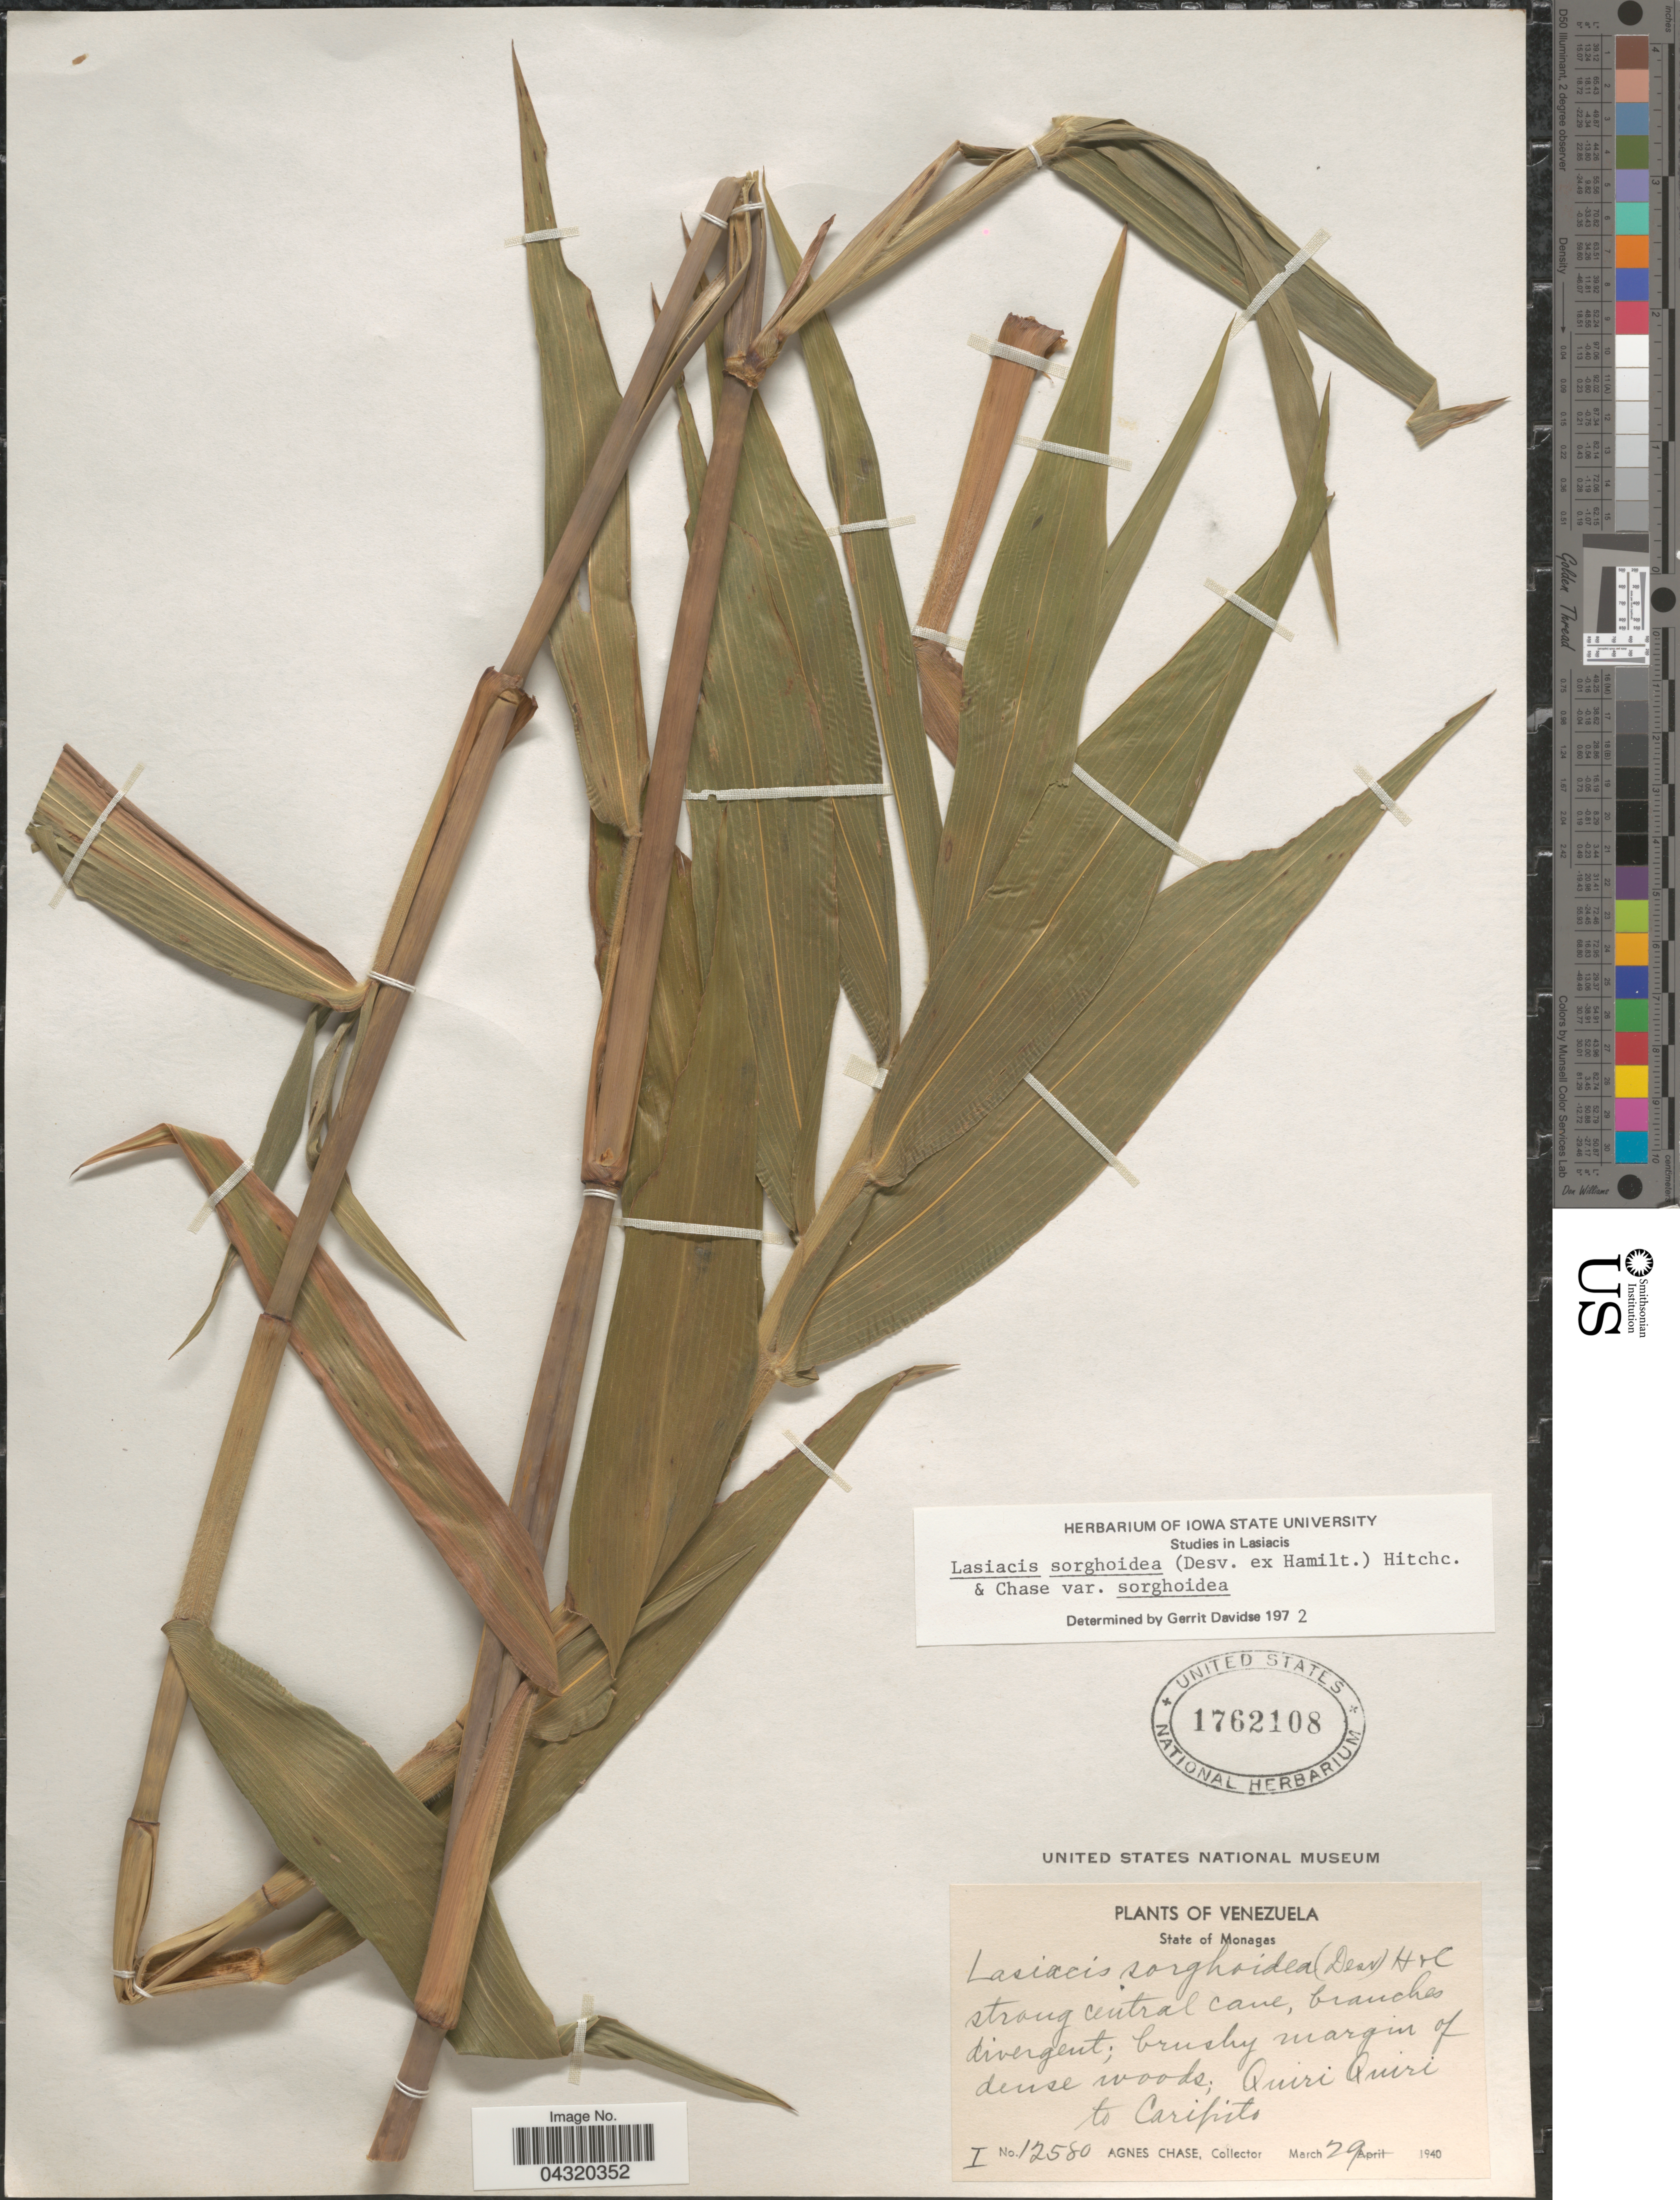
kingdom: Plantae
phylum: Tracheophyta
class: Liliopsida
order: Poales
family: Poaceae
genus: Lasiacis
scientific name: Lasiacis sorghoidea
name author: (Desv. ex Ham.) Hitchc. & Chase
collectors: A. Chase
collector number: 12580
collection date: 1940-03-29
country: Venezuela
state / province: Monagas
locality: Brushy margin of dense woods; Quiri Quiri to Caripito.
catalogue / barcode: US 1762108